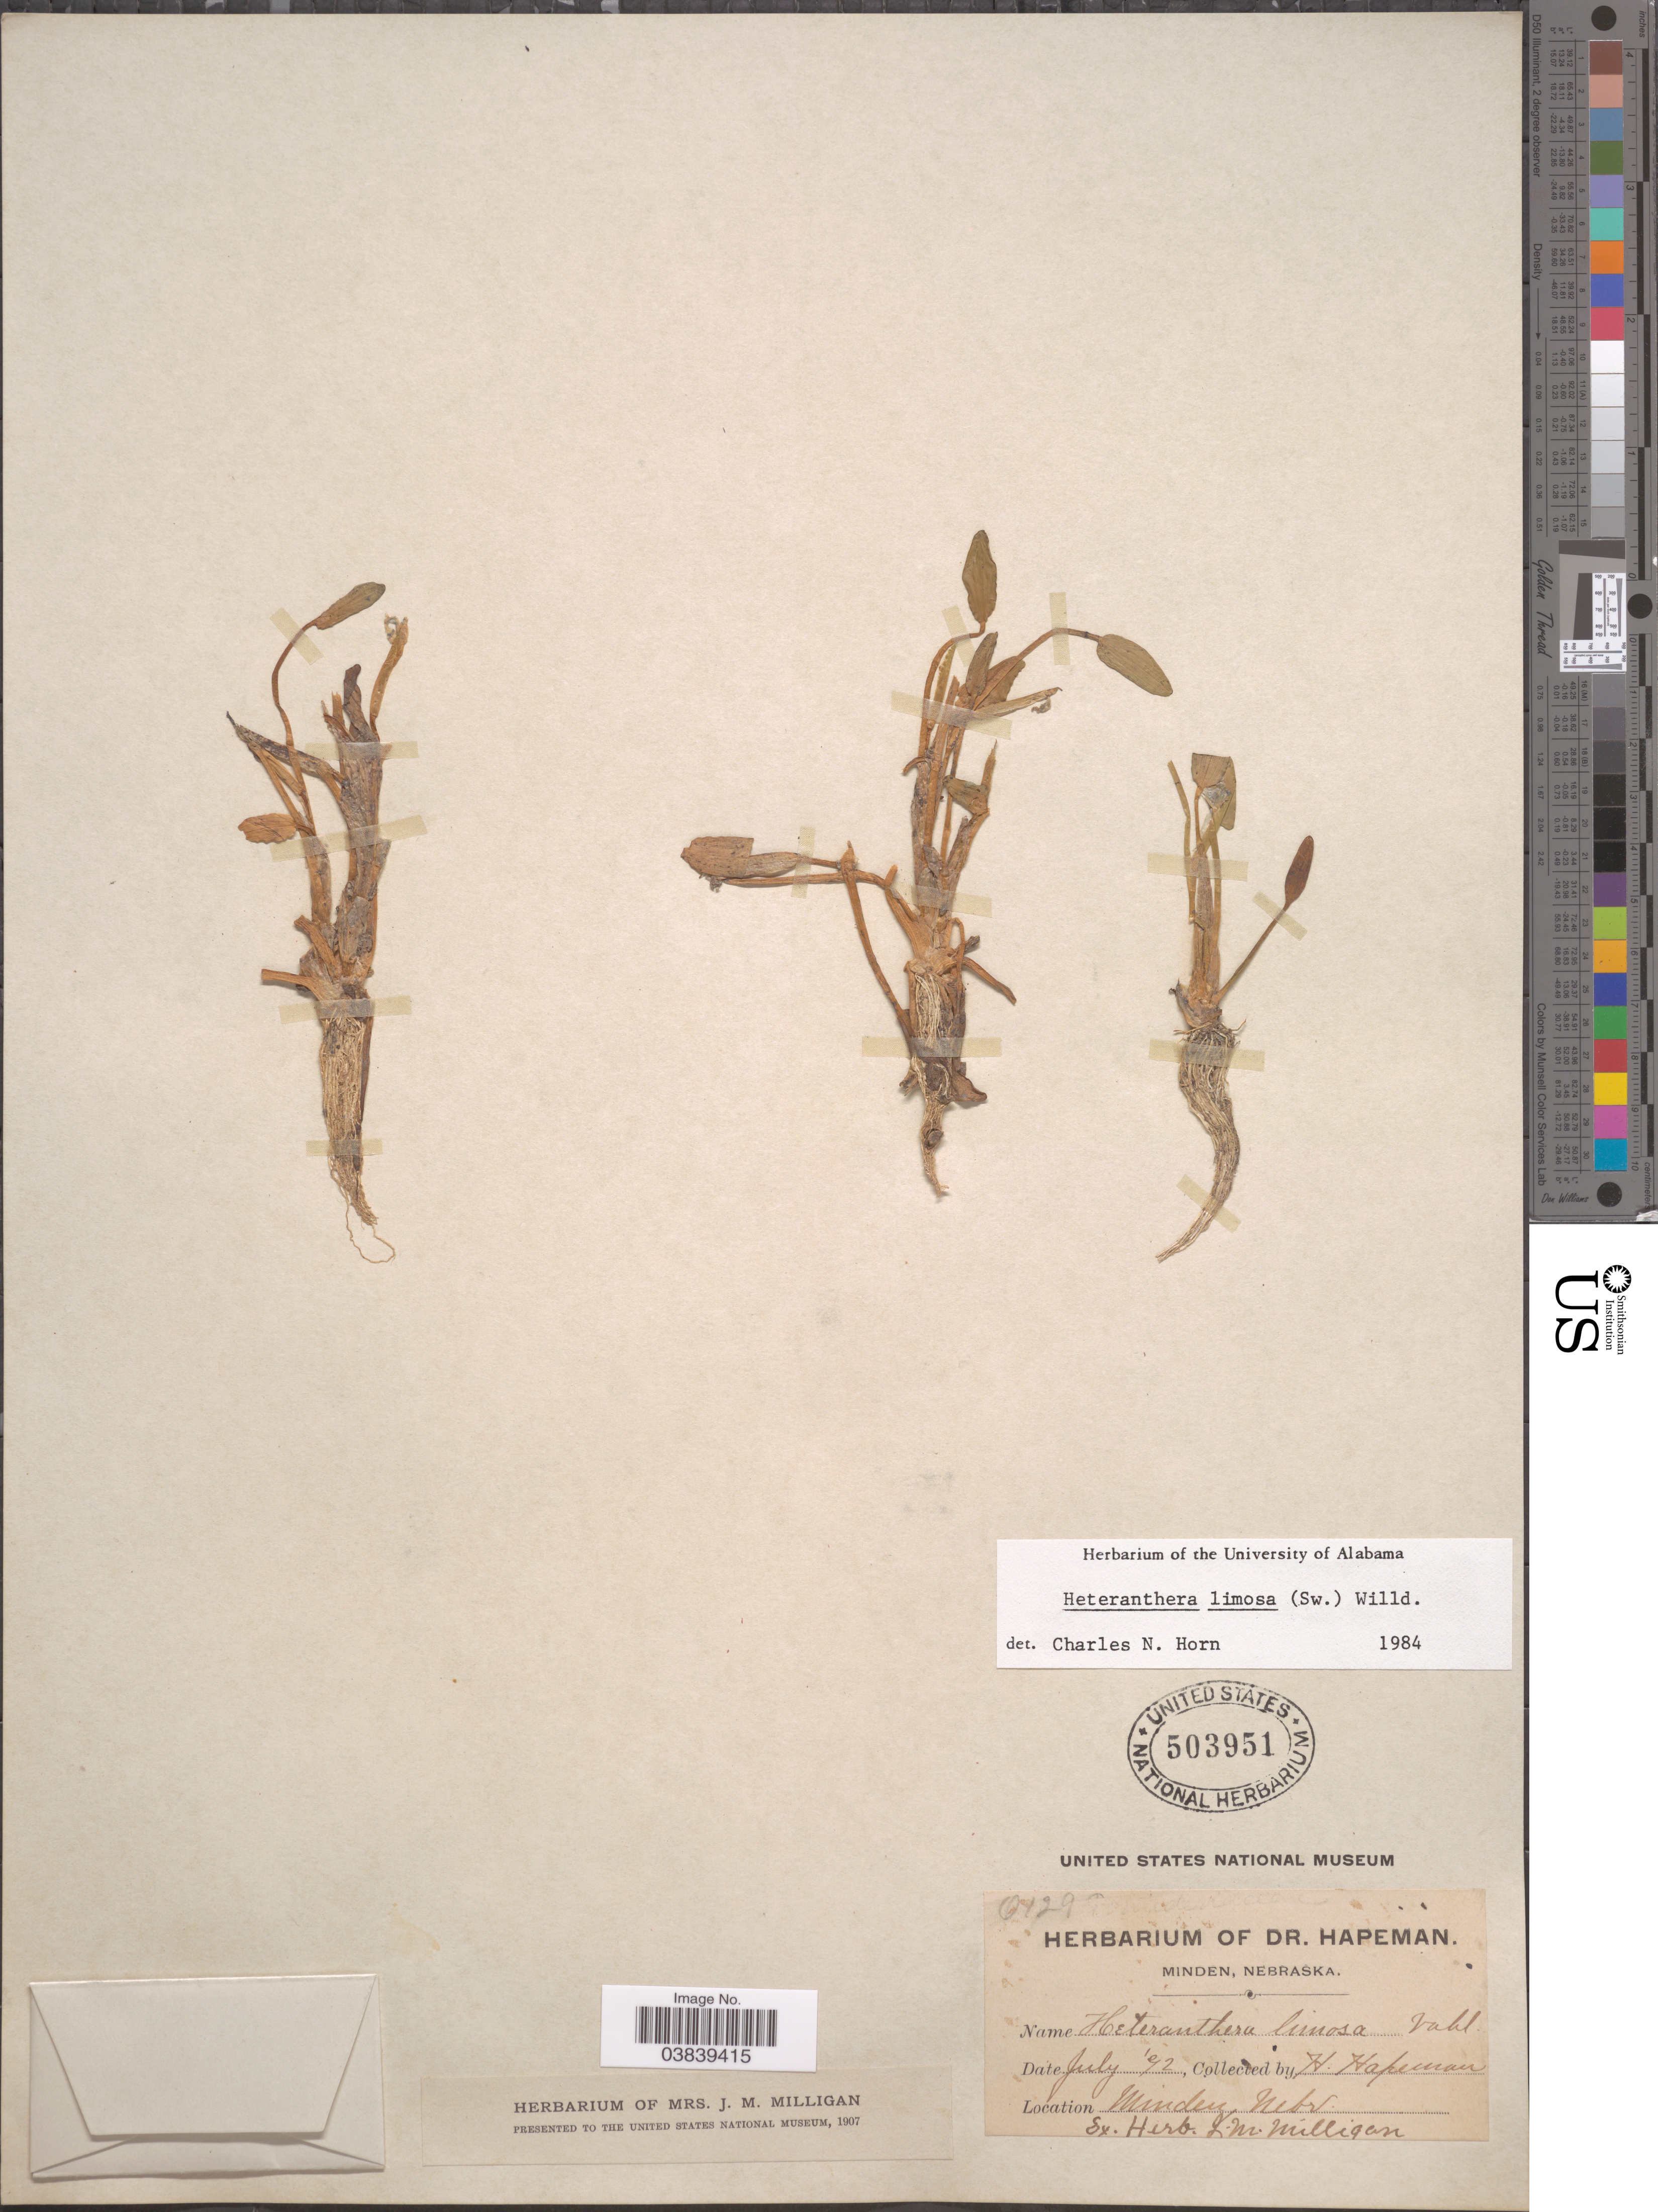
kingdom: Plantae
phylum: Tracheophyta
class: Liliopsida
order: Commelinales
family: Pontederiaceae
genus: Heteranthera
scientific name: Heteranthera limosa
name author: (Sw.) Willd.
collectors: H. Hapeman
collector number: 0129*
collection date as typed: Transcribed d/m/y: /7/92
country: United States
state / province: Nebraska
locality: Minden.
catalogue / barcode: US 503951